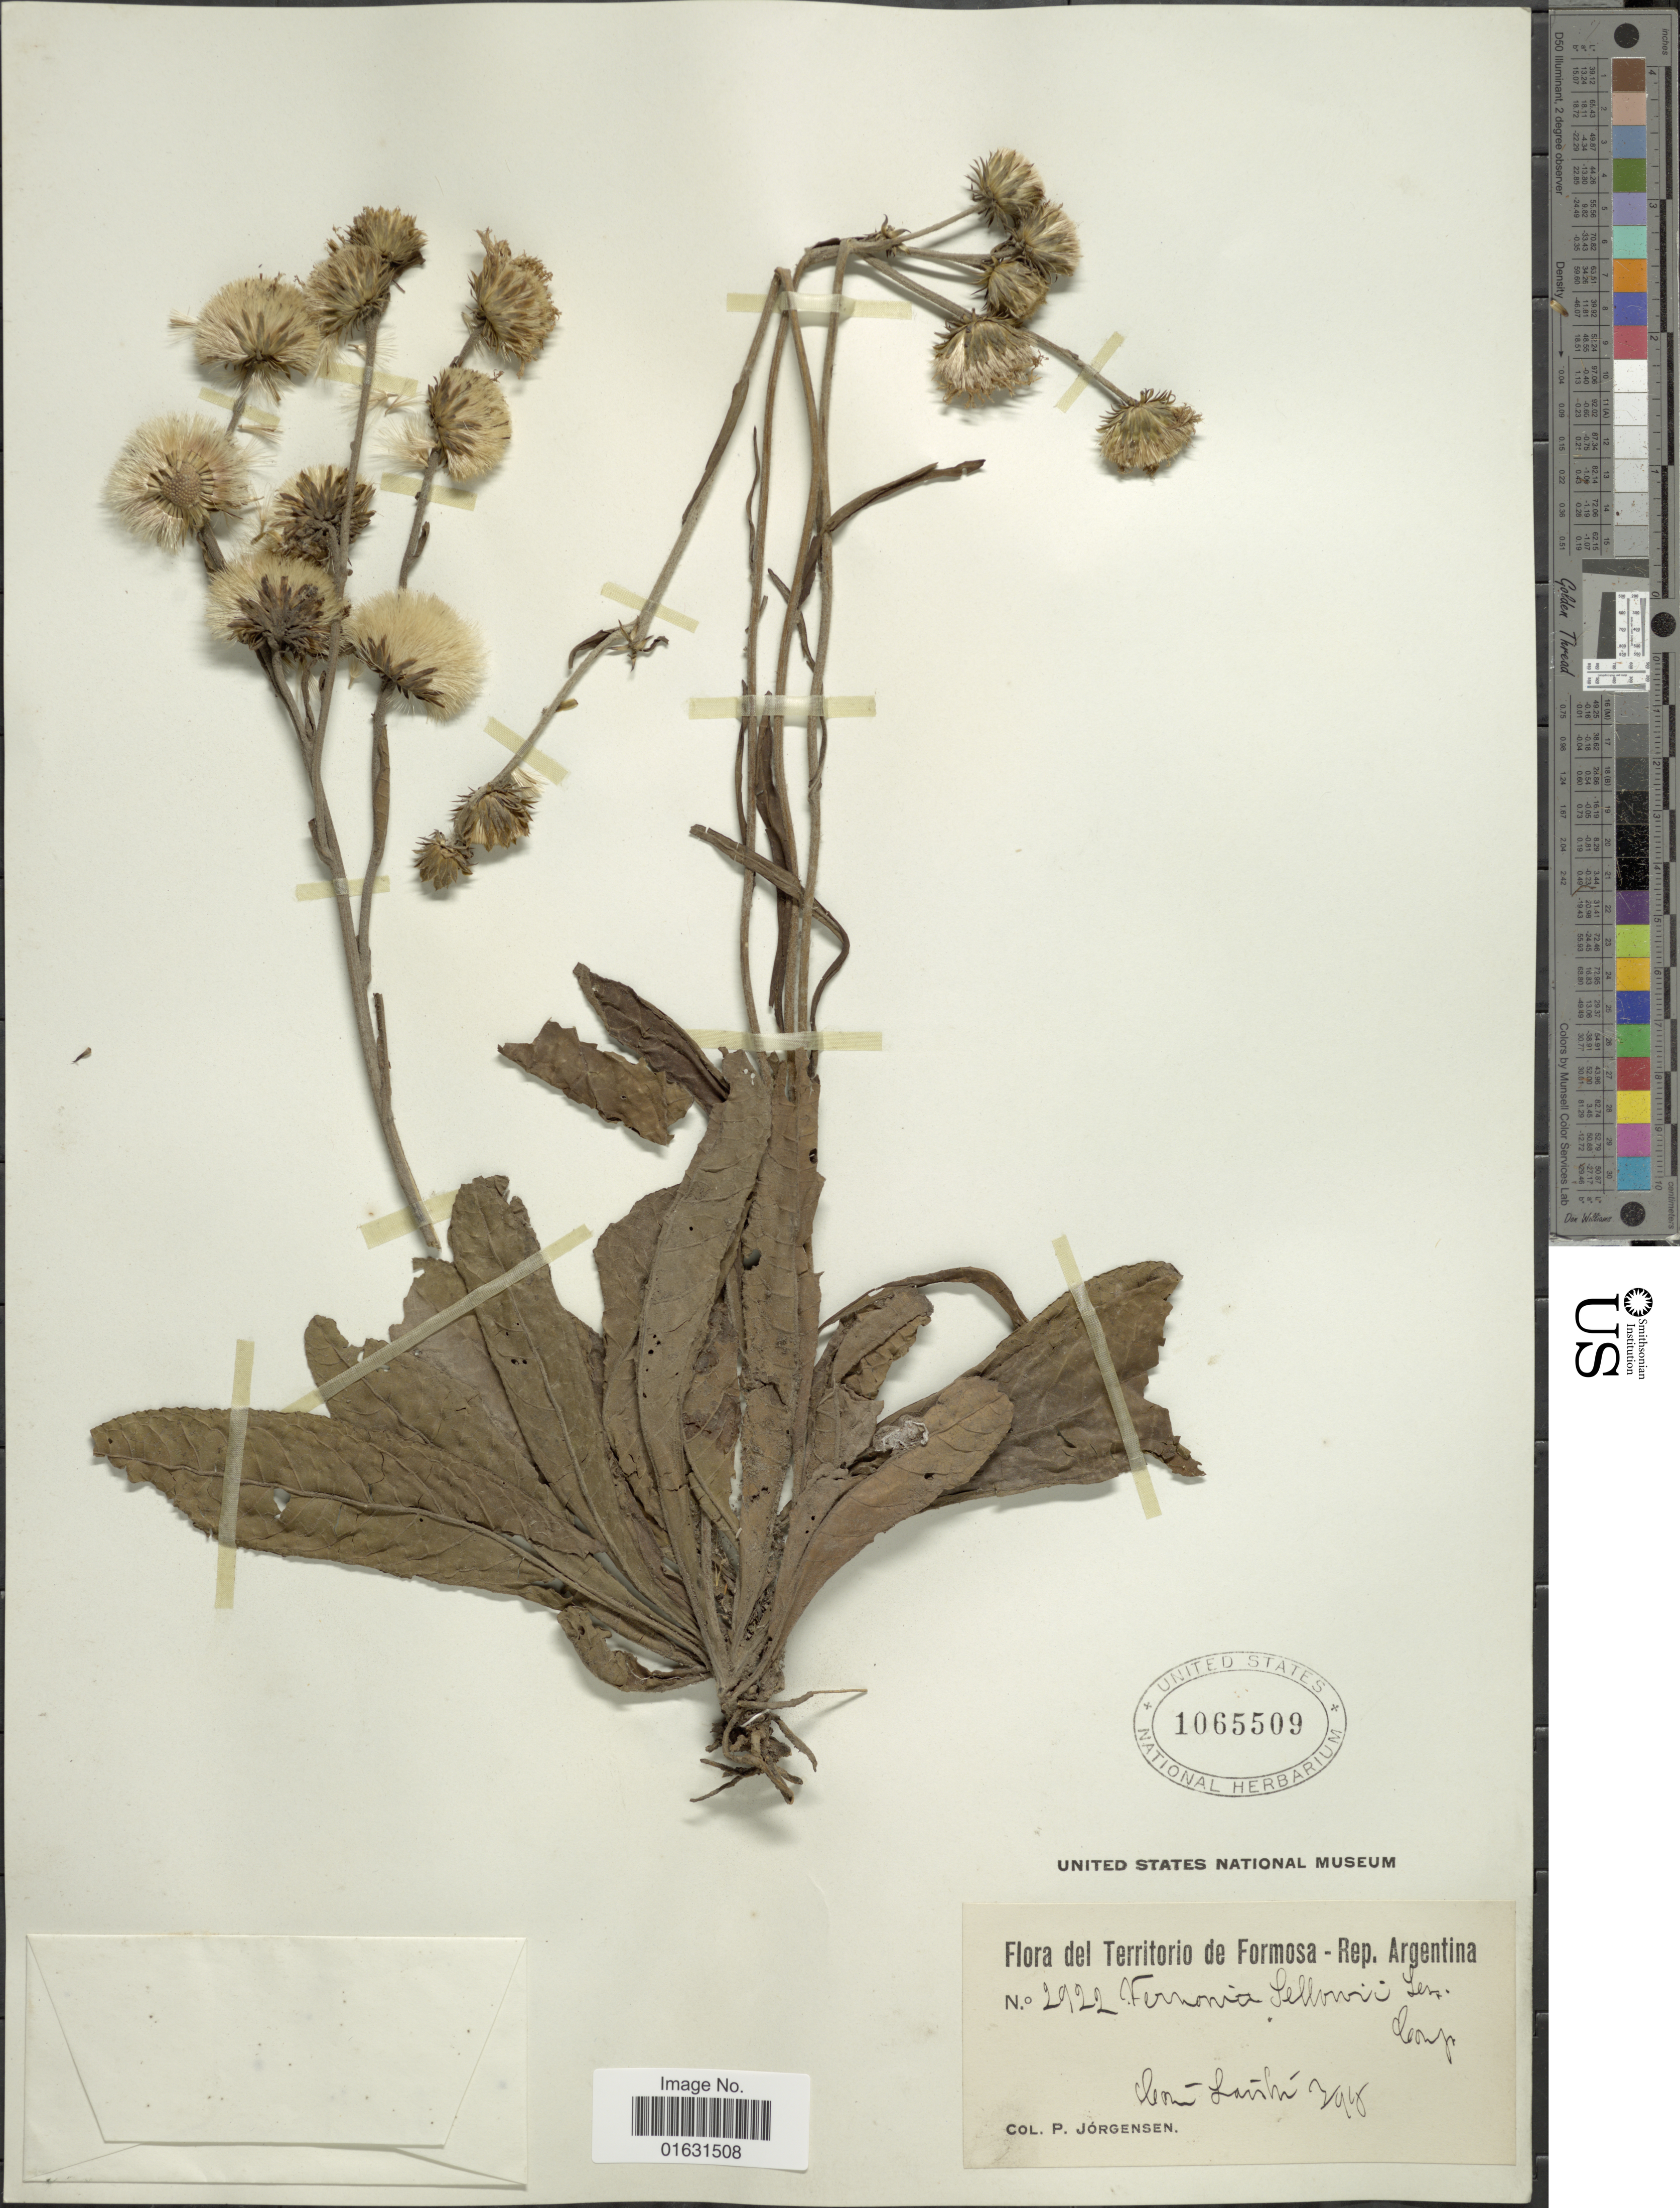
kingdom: Plantae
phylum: Tracheophyta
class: Magnoliopsida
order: Asterales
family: Asteraceae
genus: Lessingianthus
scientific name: Lessingianthus sellowii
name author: (Less.) H. Rob.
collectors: P. Jörgensen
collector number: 2922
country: Argentina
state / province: Formosa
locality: Laishi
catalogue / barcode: US 1065509